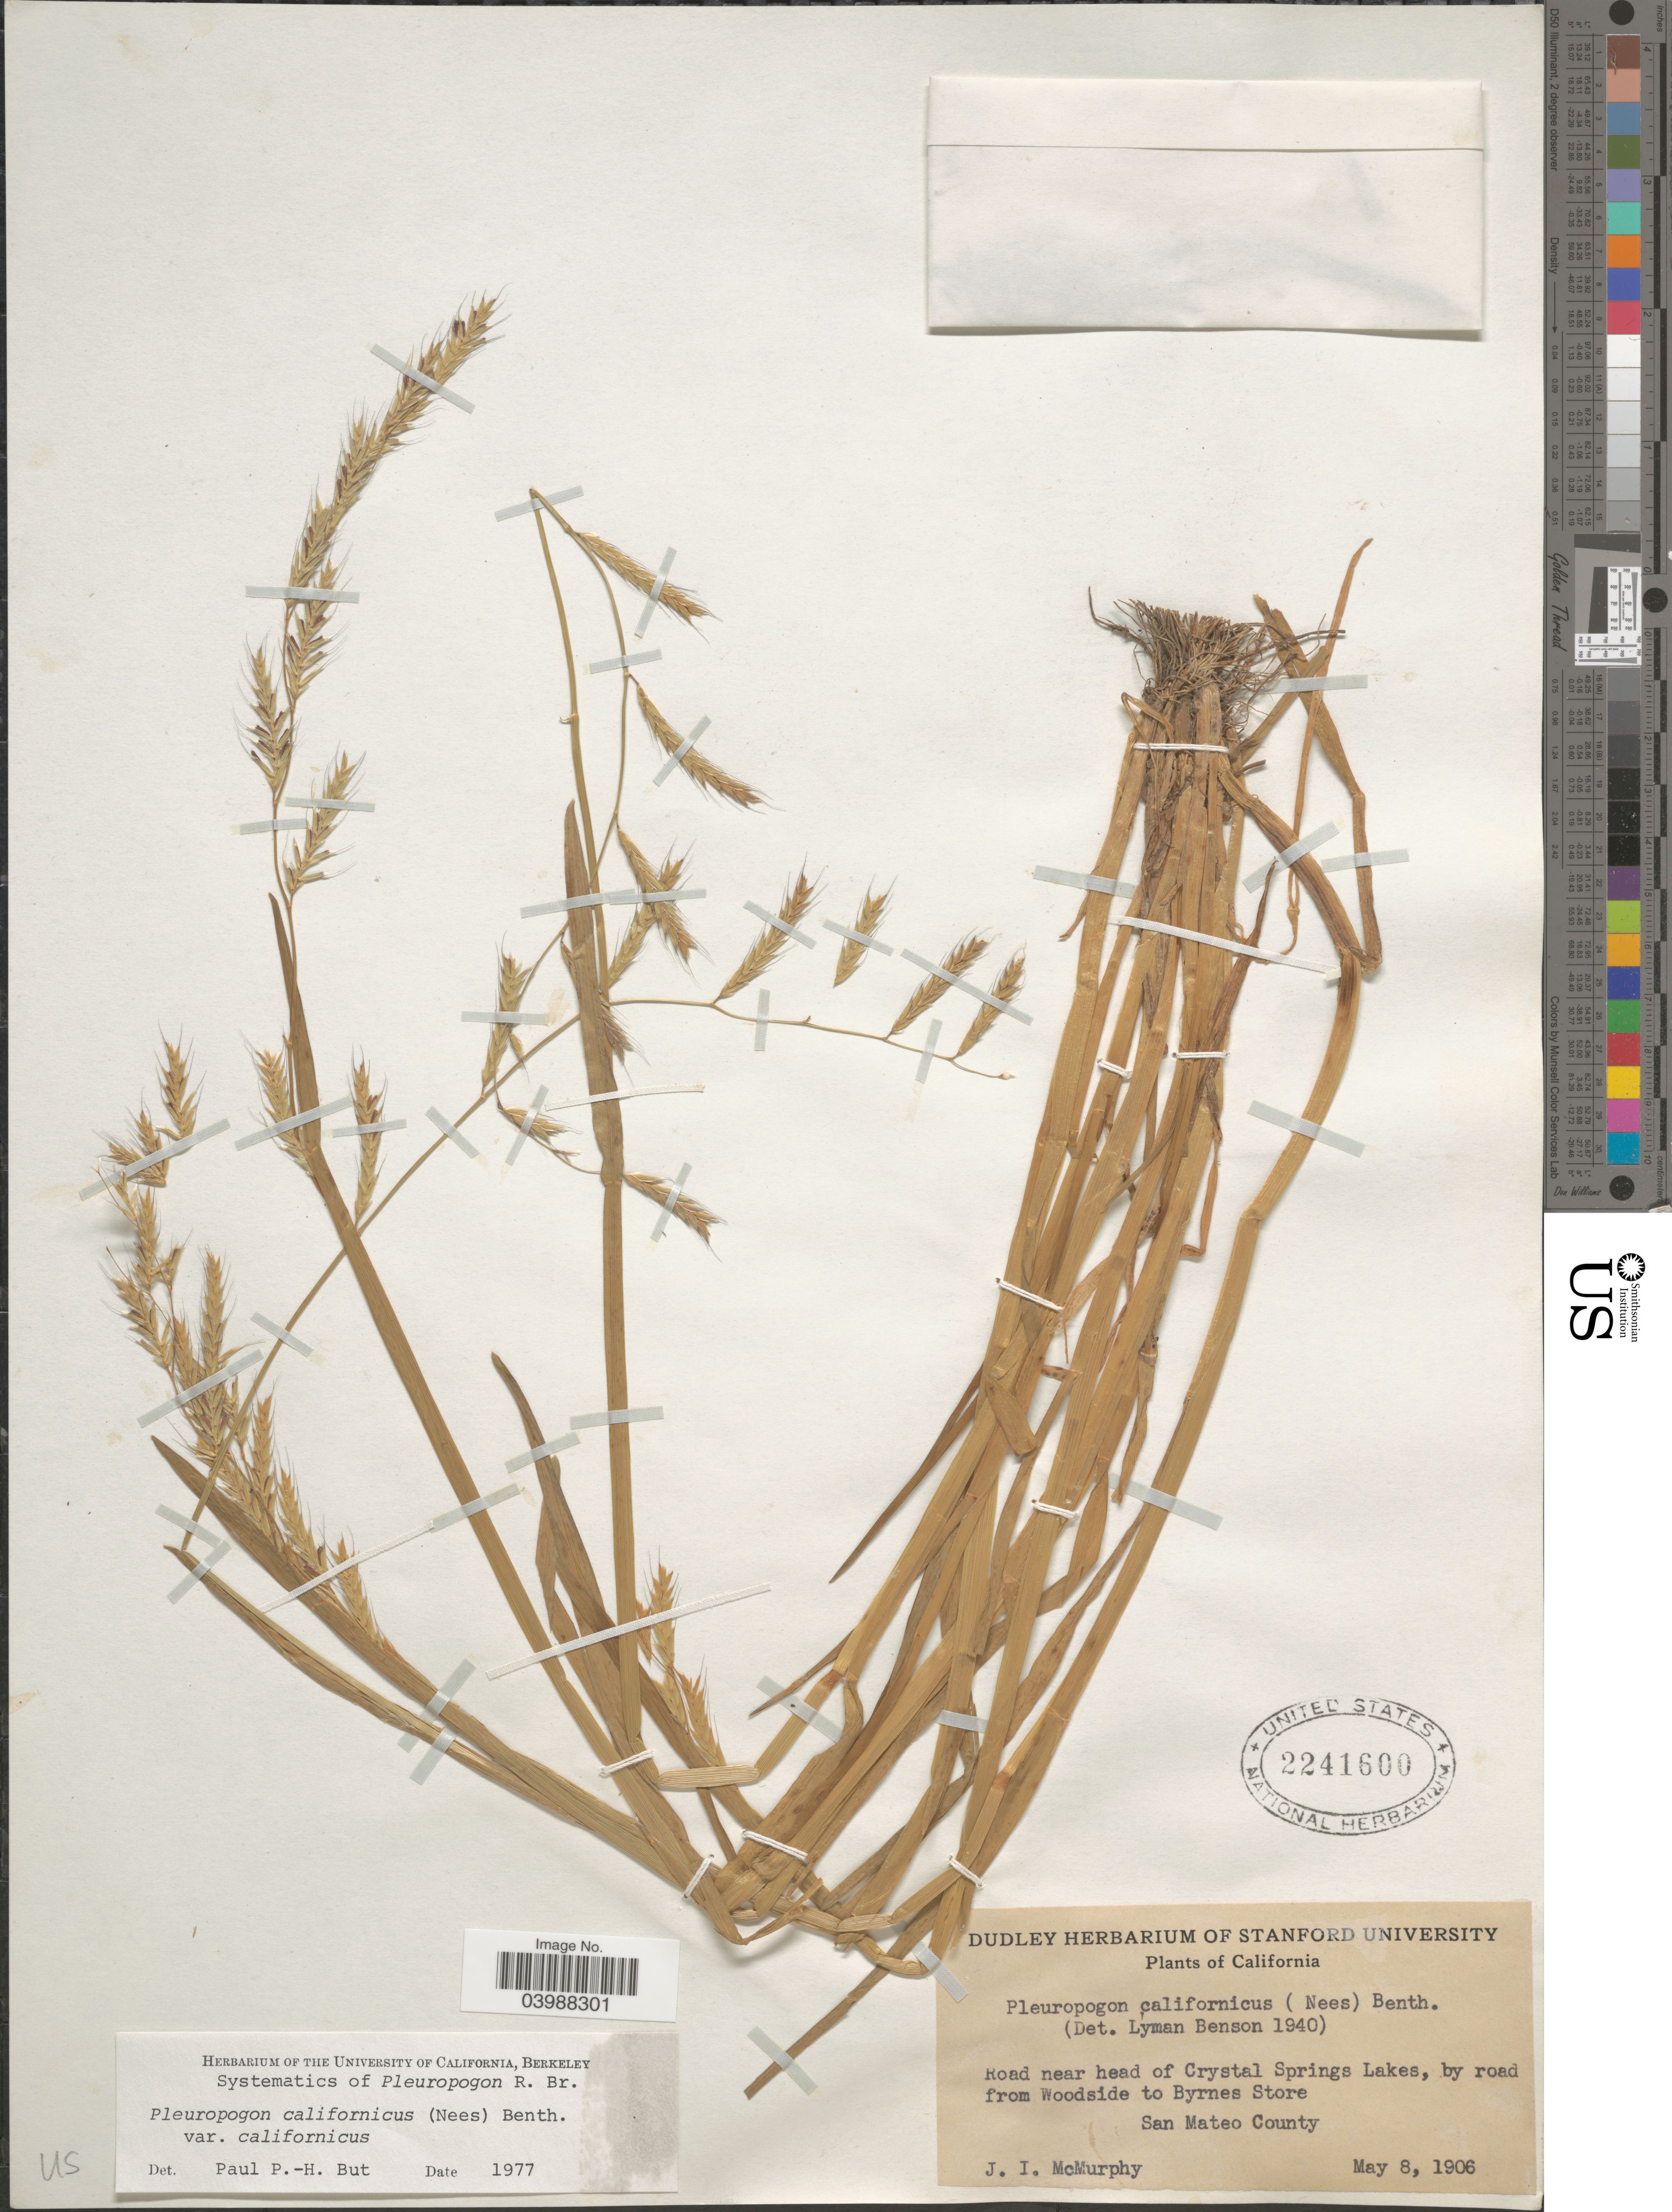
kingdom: Plantae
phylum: Tracheophyta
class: Liliopsida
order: Poales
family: Poaceae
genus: Pleuropogon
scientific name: Pleuropogon californicus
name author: (Nees) Benth. ex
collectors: J. McMurphy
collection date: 1906-05-08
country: United States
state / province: California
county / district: San Mateo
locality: Road near head of Crystal Springs Lakes, by road from Woodside to Byrnes Store. San Mateo County.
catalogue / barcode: US 2241600